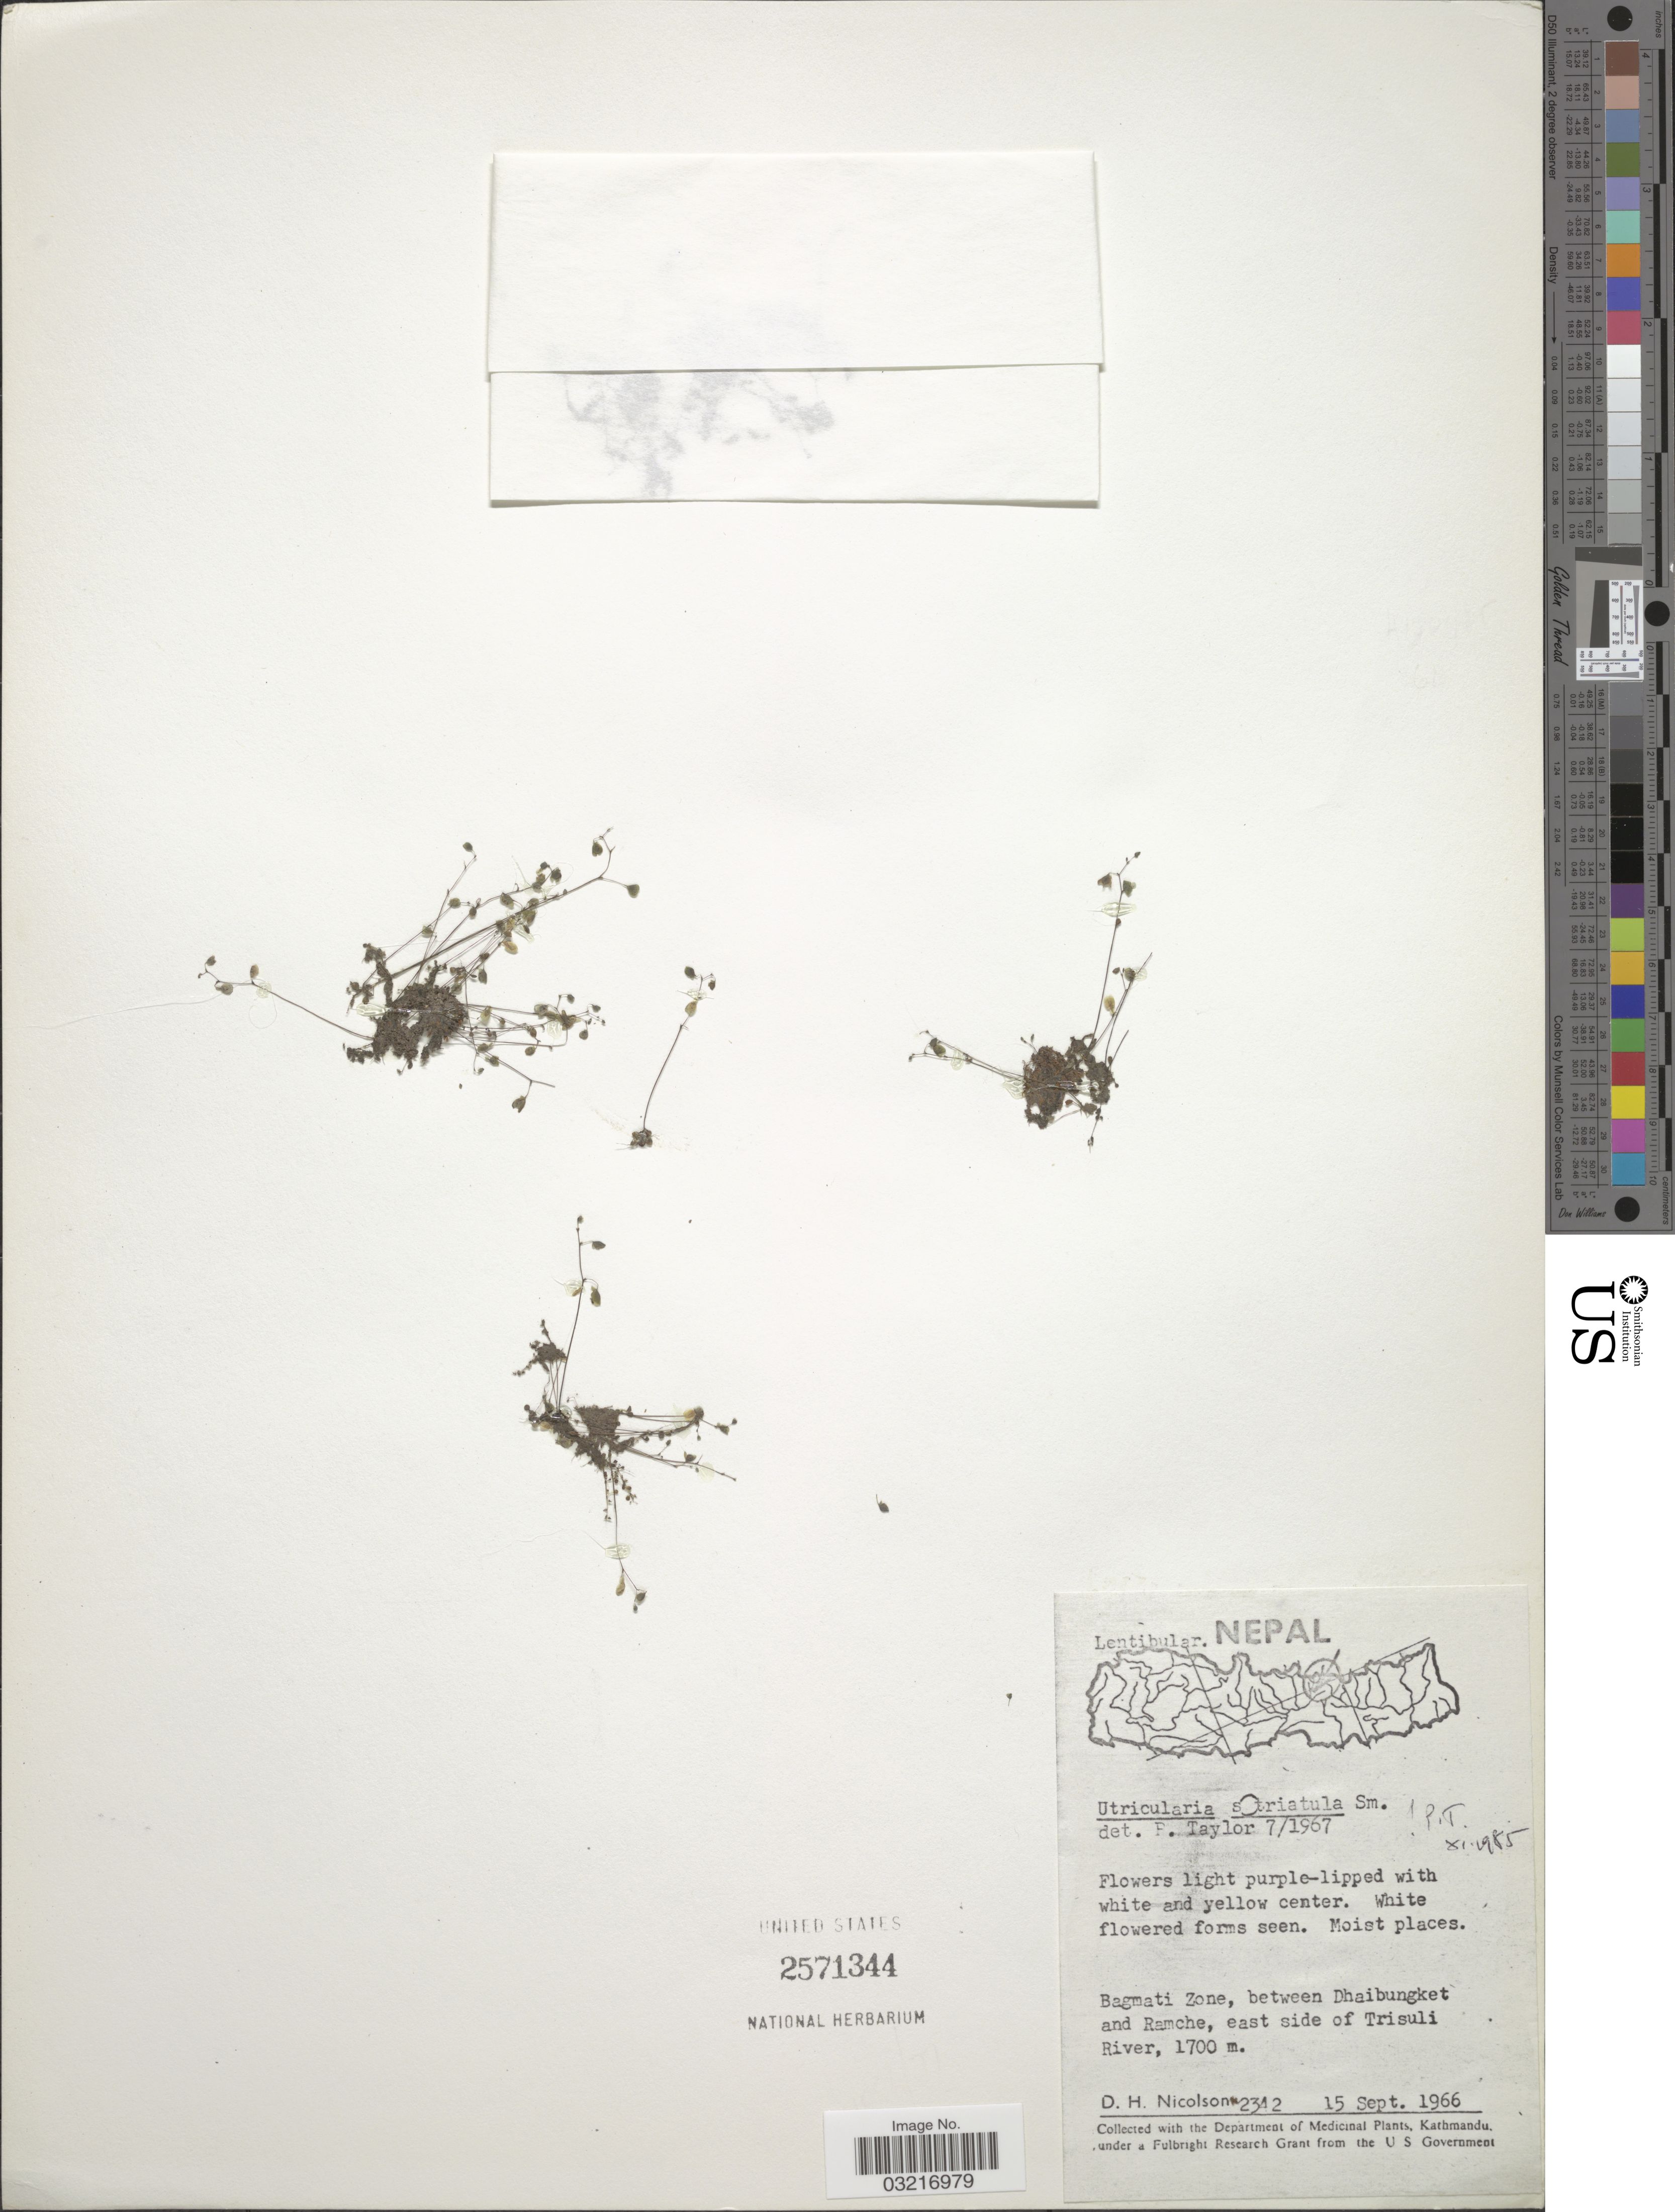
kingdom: Plantae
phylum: Tracheophyta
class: Magnoliopsida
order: Lamiales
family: Lentibulariaceae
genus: Utricularia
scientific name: Utricularia striatula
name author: Sm.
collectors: D. H. Nicolson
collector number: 2342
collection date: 1966-09-15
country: Nepal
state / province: Bagmati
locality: Bagmati Zone, between Dhaibungket and Ramche, east side of Trisuli River.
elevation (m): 1700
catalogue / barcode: US 2571344